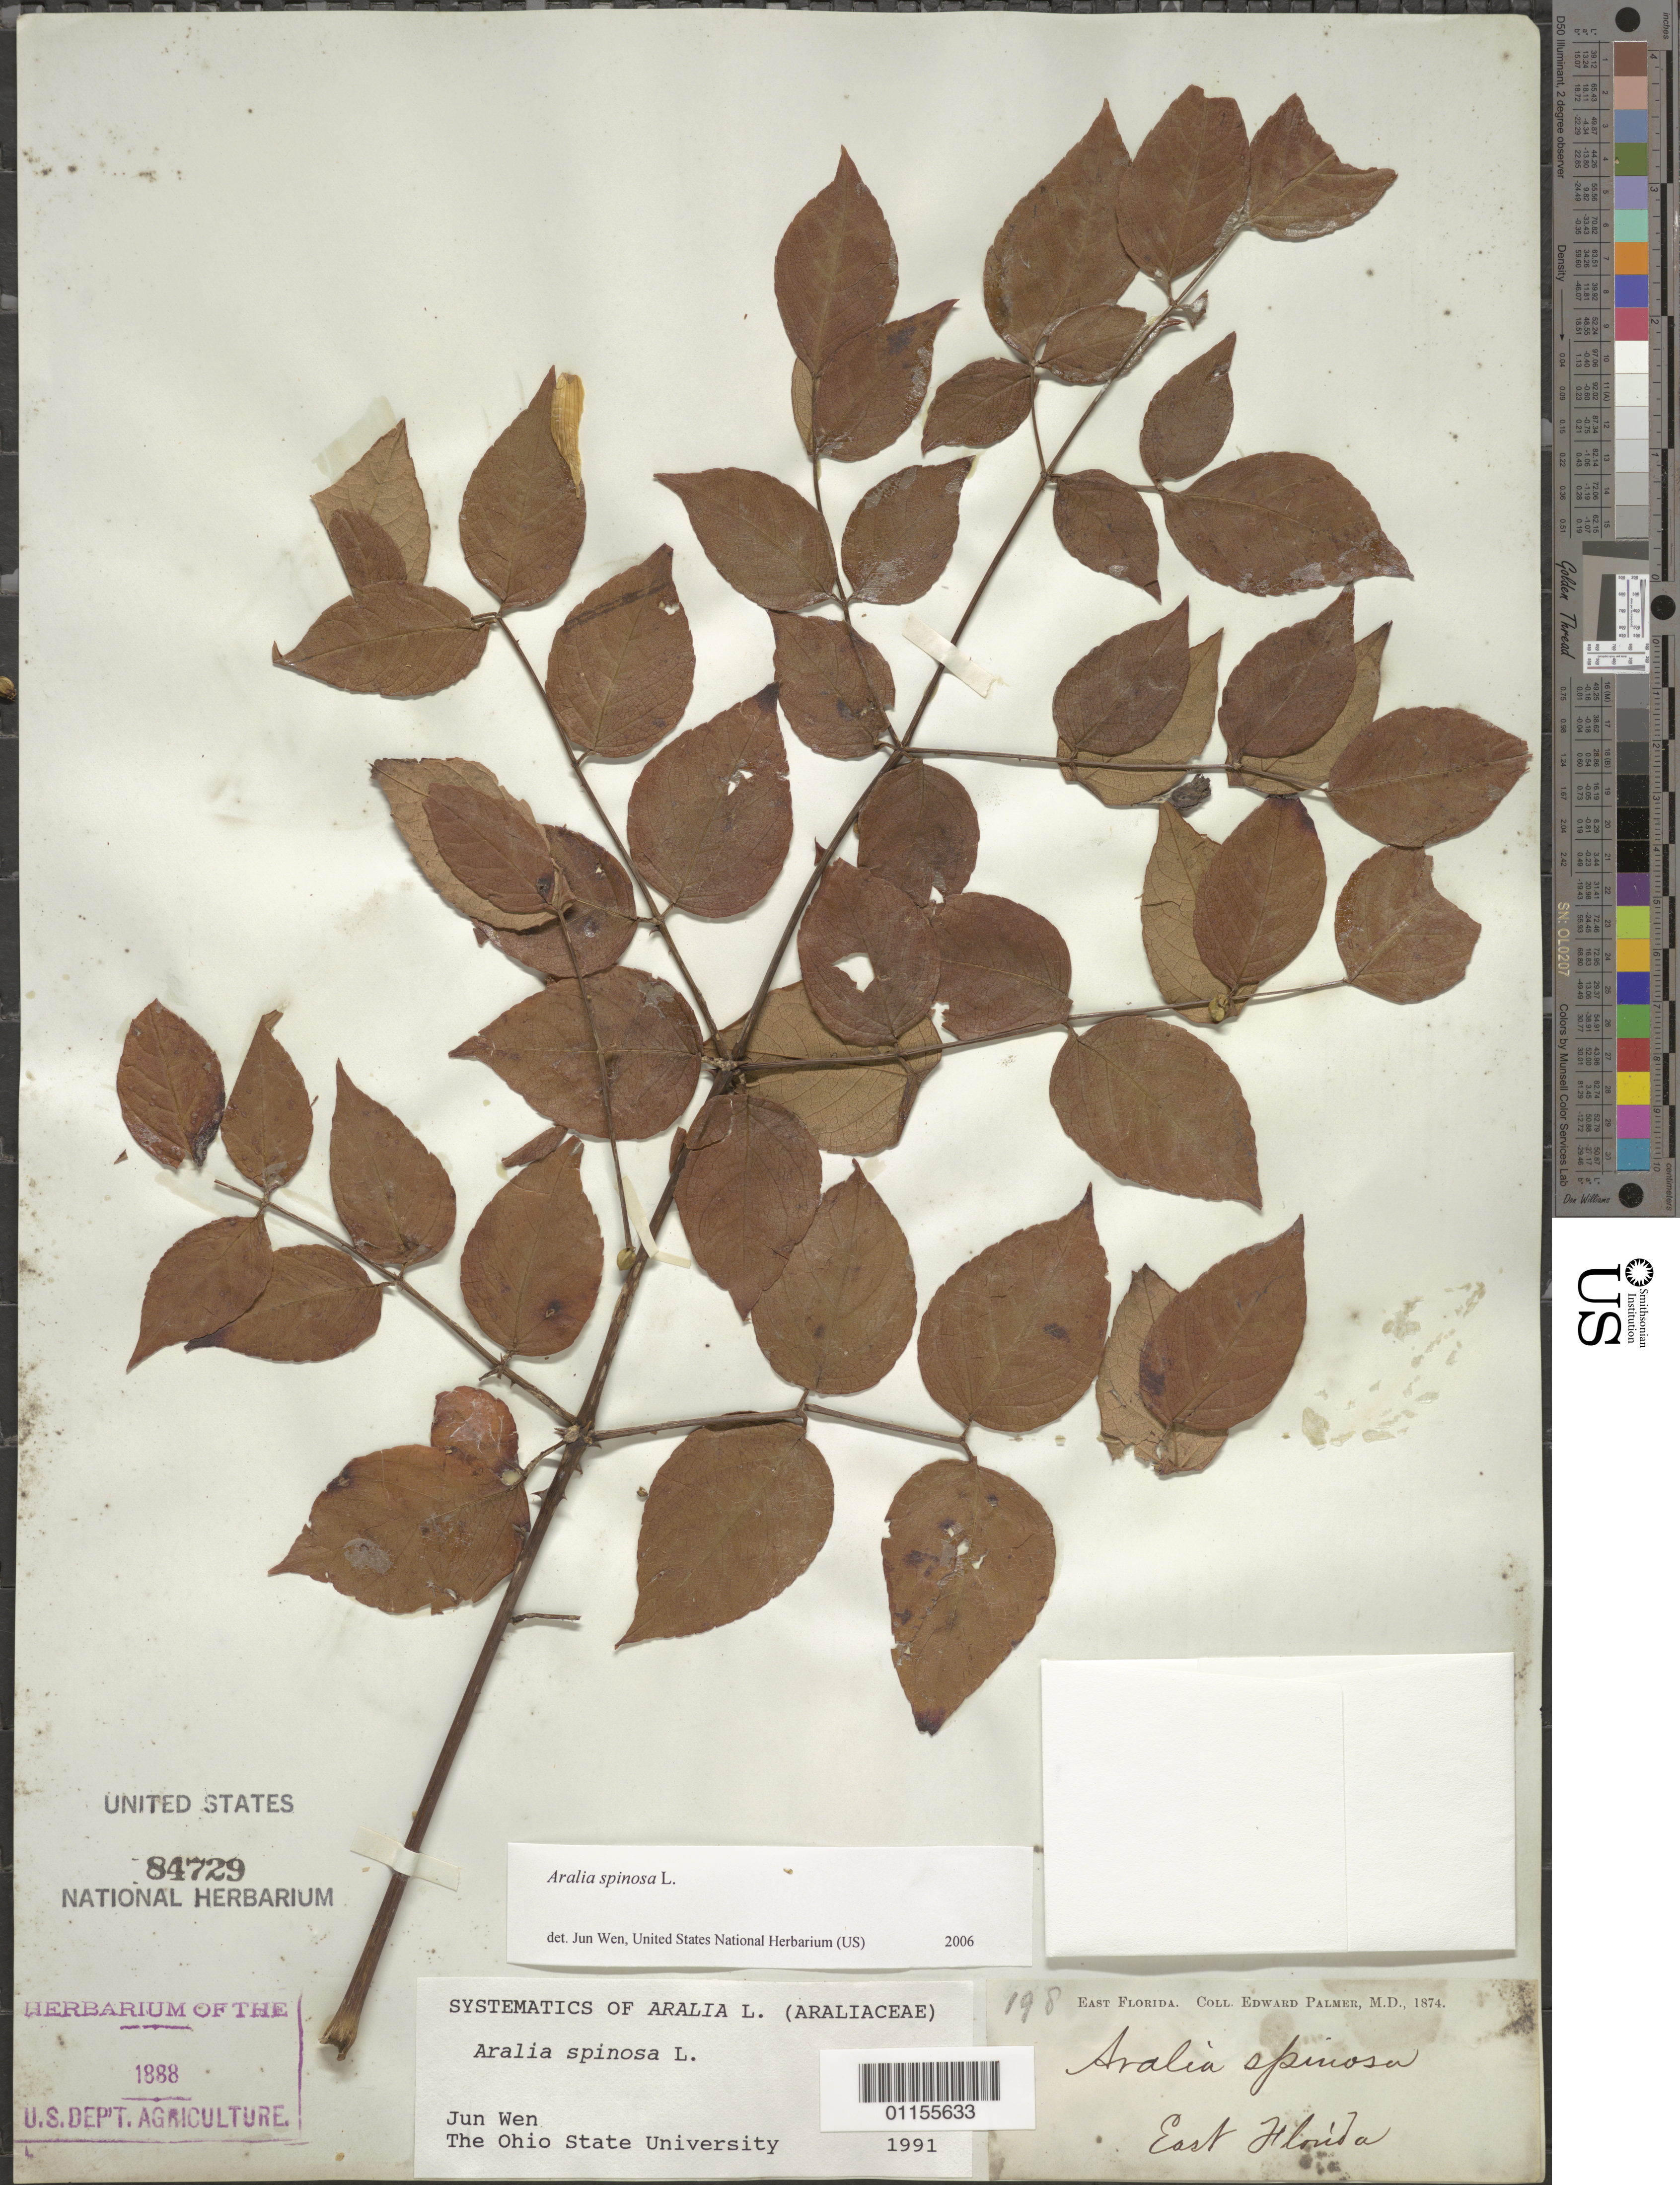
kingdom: Plantae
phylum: Tracheophyta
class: Magnoliopsida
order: Apiales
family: Araliaceae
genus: Aralia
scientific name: Aralia spinosa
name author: L.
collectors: E. J. Palmer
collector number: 198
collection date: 1874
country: United States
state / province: Florida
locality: E Florida.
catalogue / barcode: US 84729